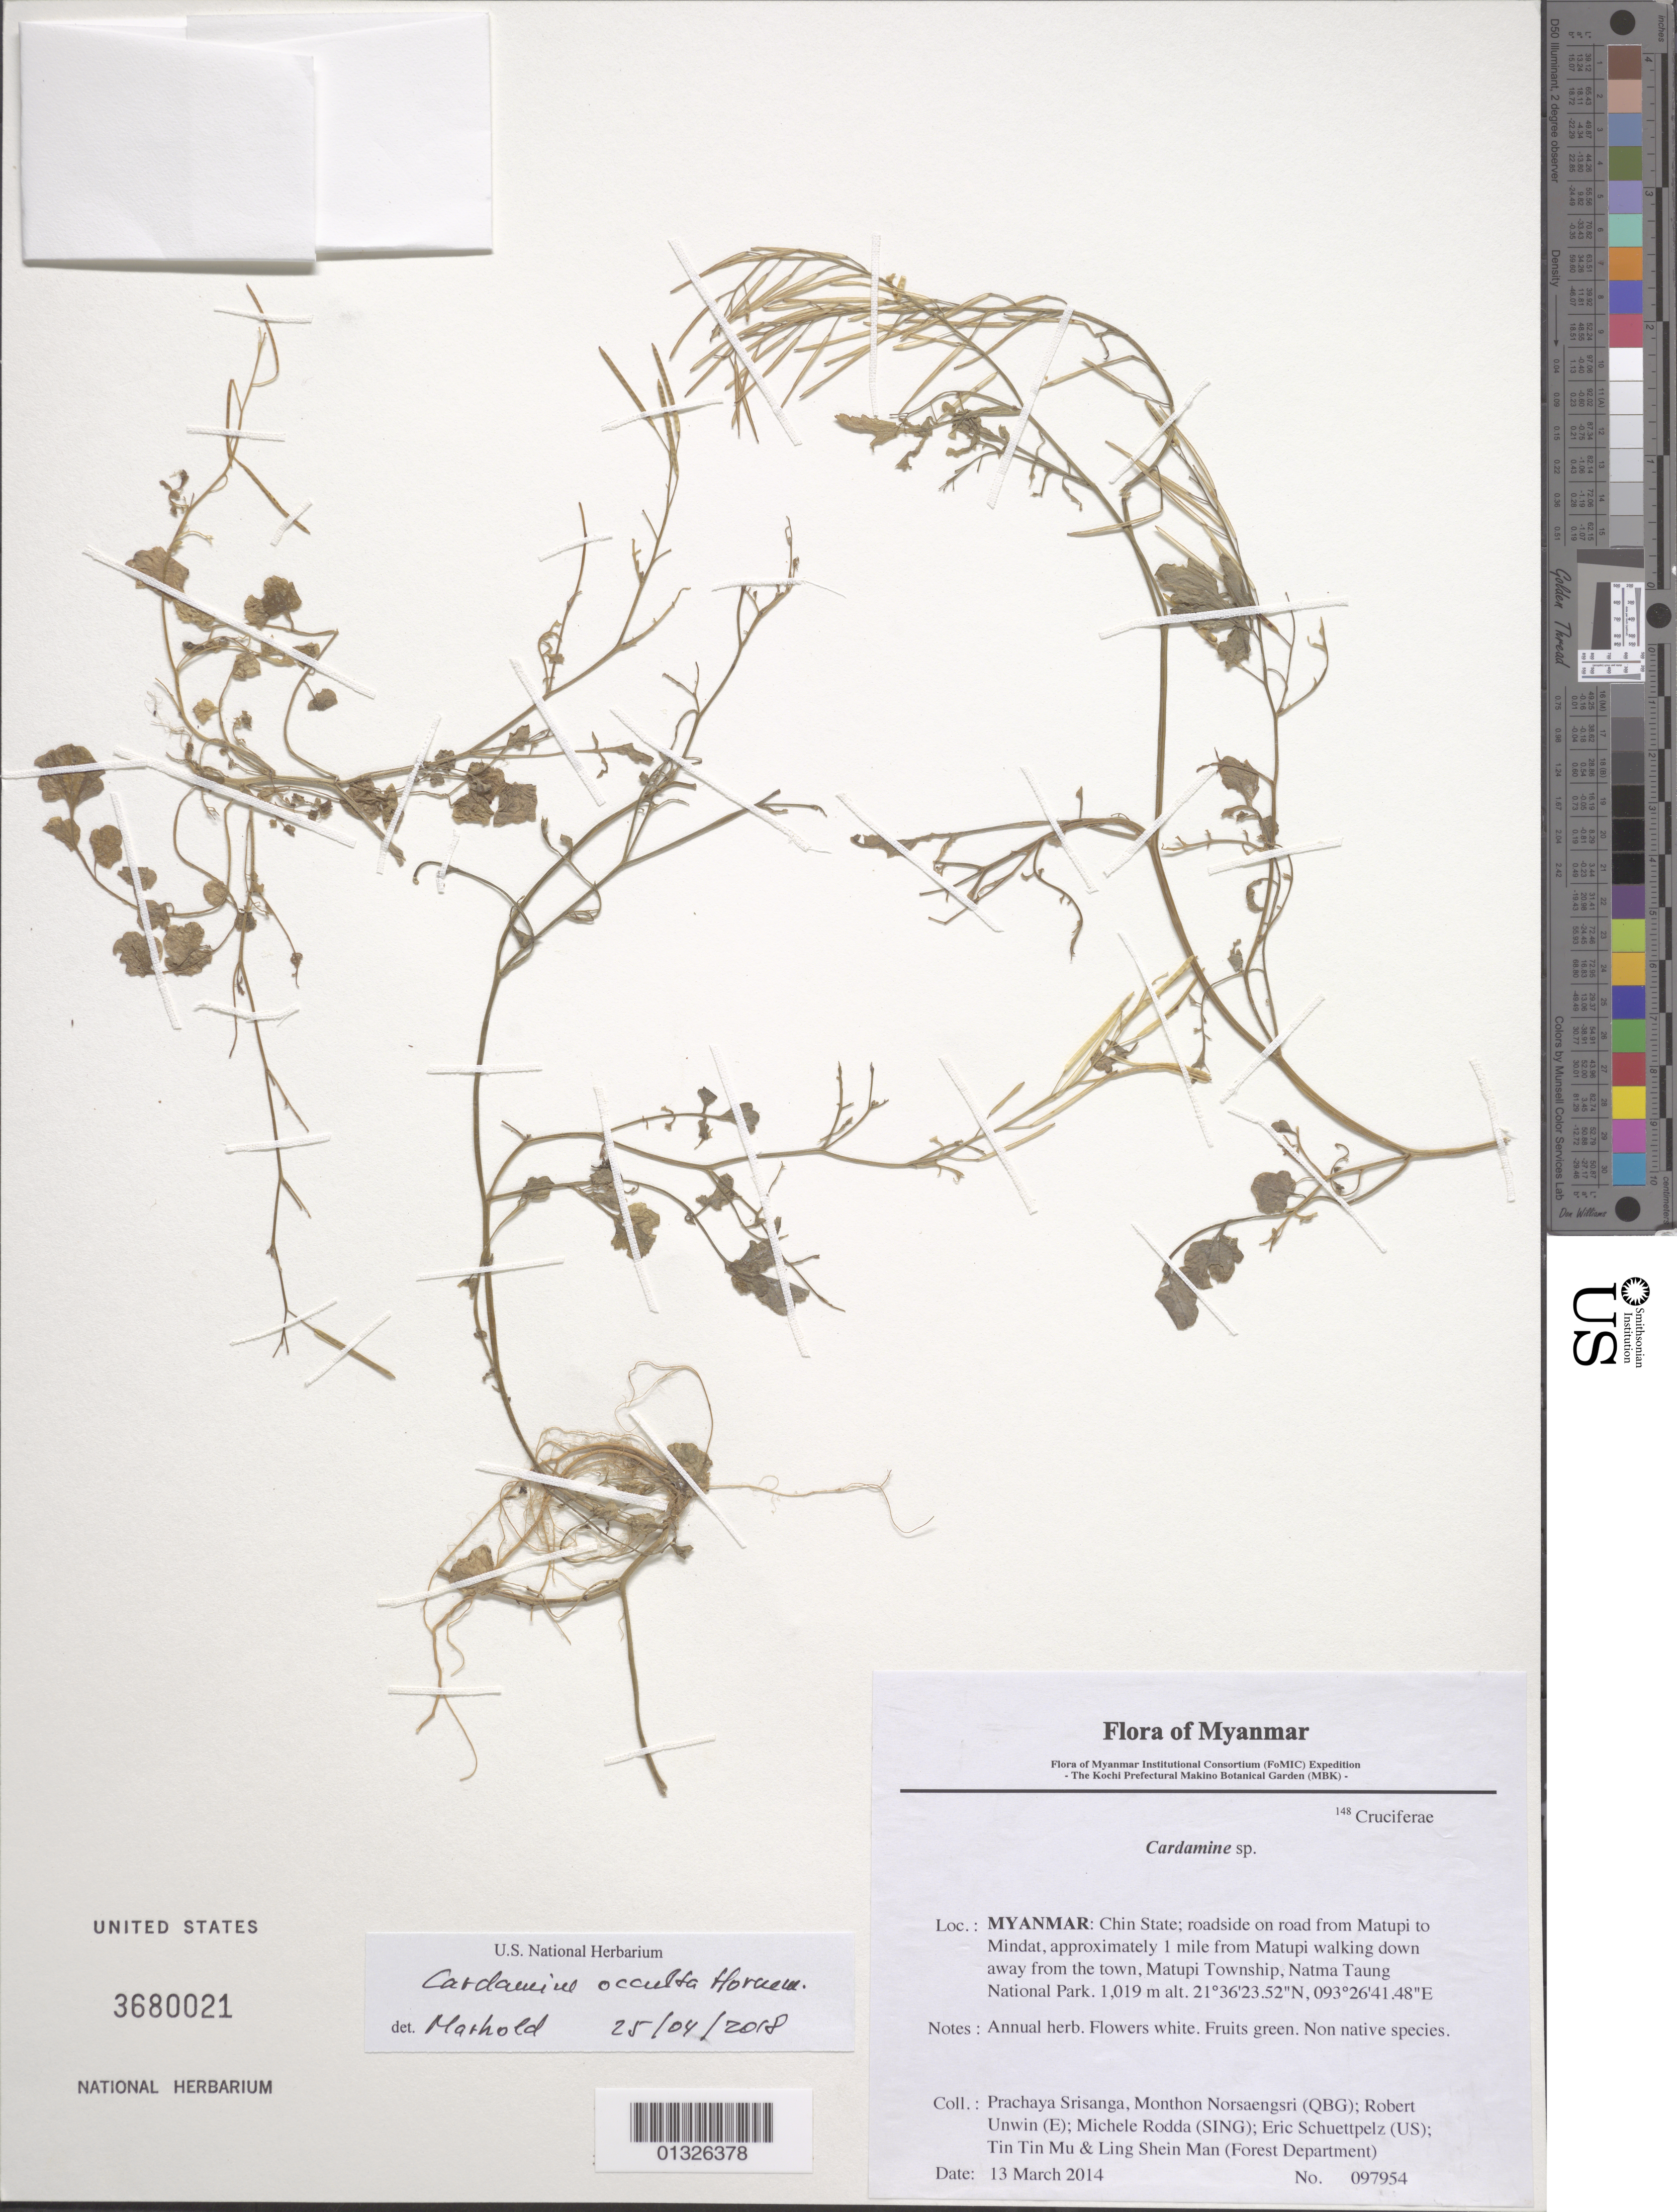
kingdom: Plantae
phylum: Tracheophyta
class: Magnoliopsida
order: Brassicales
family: Brassicaceae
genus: Cardamine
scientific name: Cardamine occulta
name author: Hornem.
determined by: Marhold, K.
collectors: P. Srisanga, M. Norsaengsri, R. Unwin, M. Rodda, E. Schuettpelz, Tin Tin Mu & Ling Shein Man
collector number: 97954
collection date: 2014-03-13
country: Myanmar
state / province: Chin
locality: Roadside on road from Matupi to Mindat, approximately 1 mile from Matupi walking down away from the town, Matupi Township, Natma Taung National Park.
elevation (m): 1019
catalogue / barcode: US 3680021